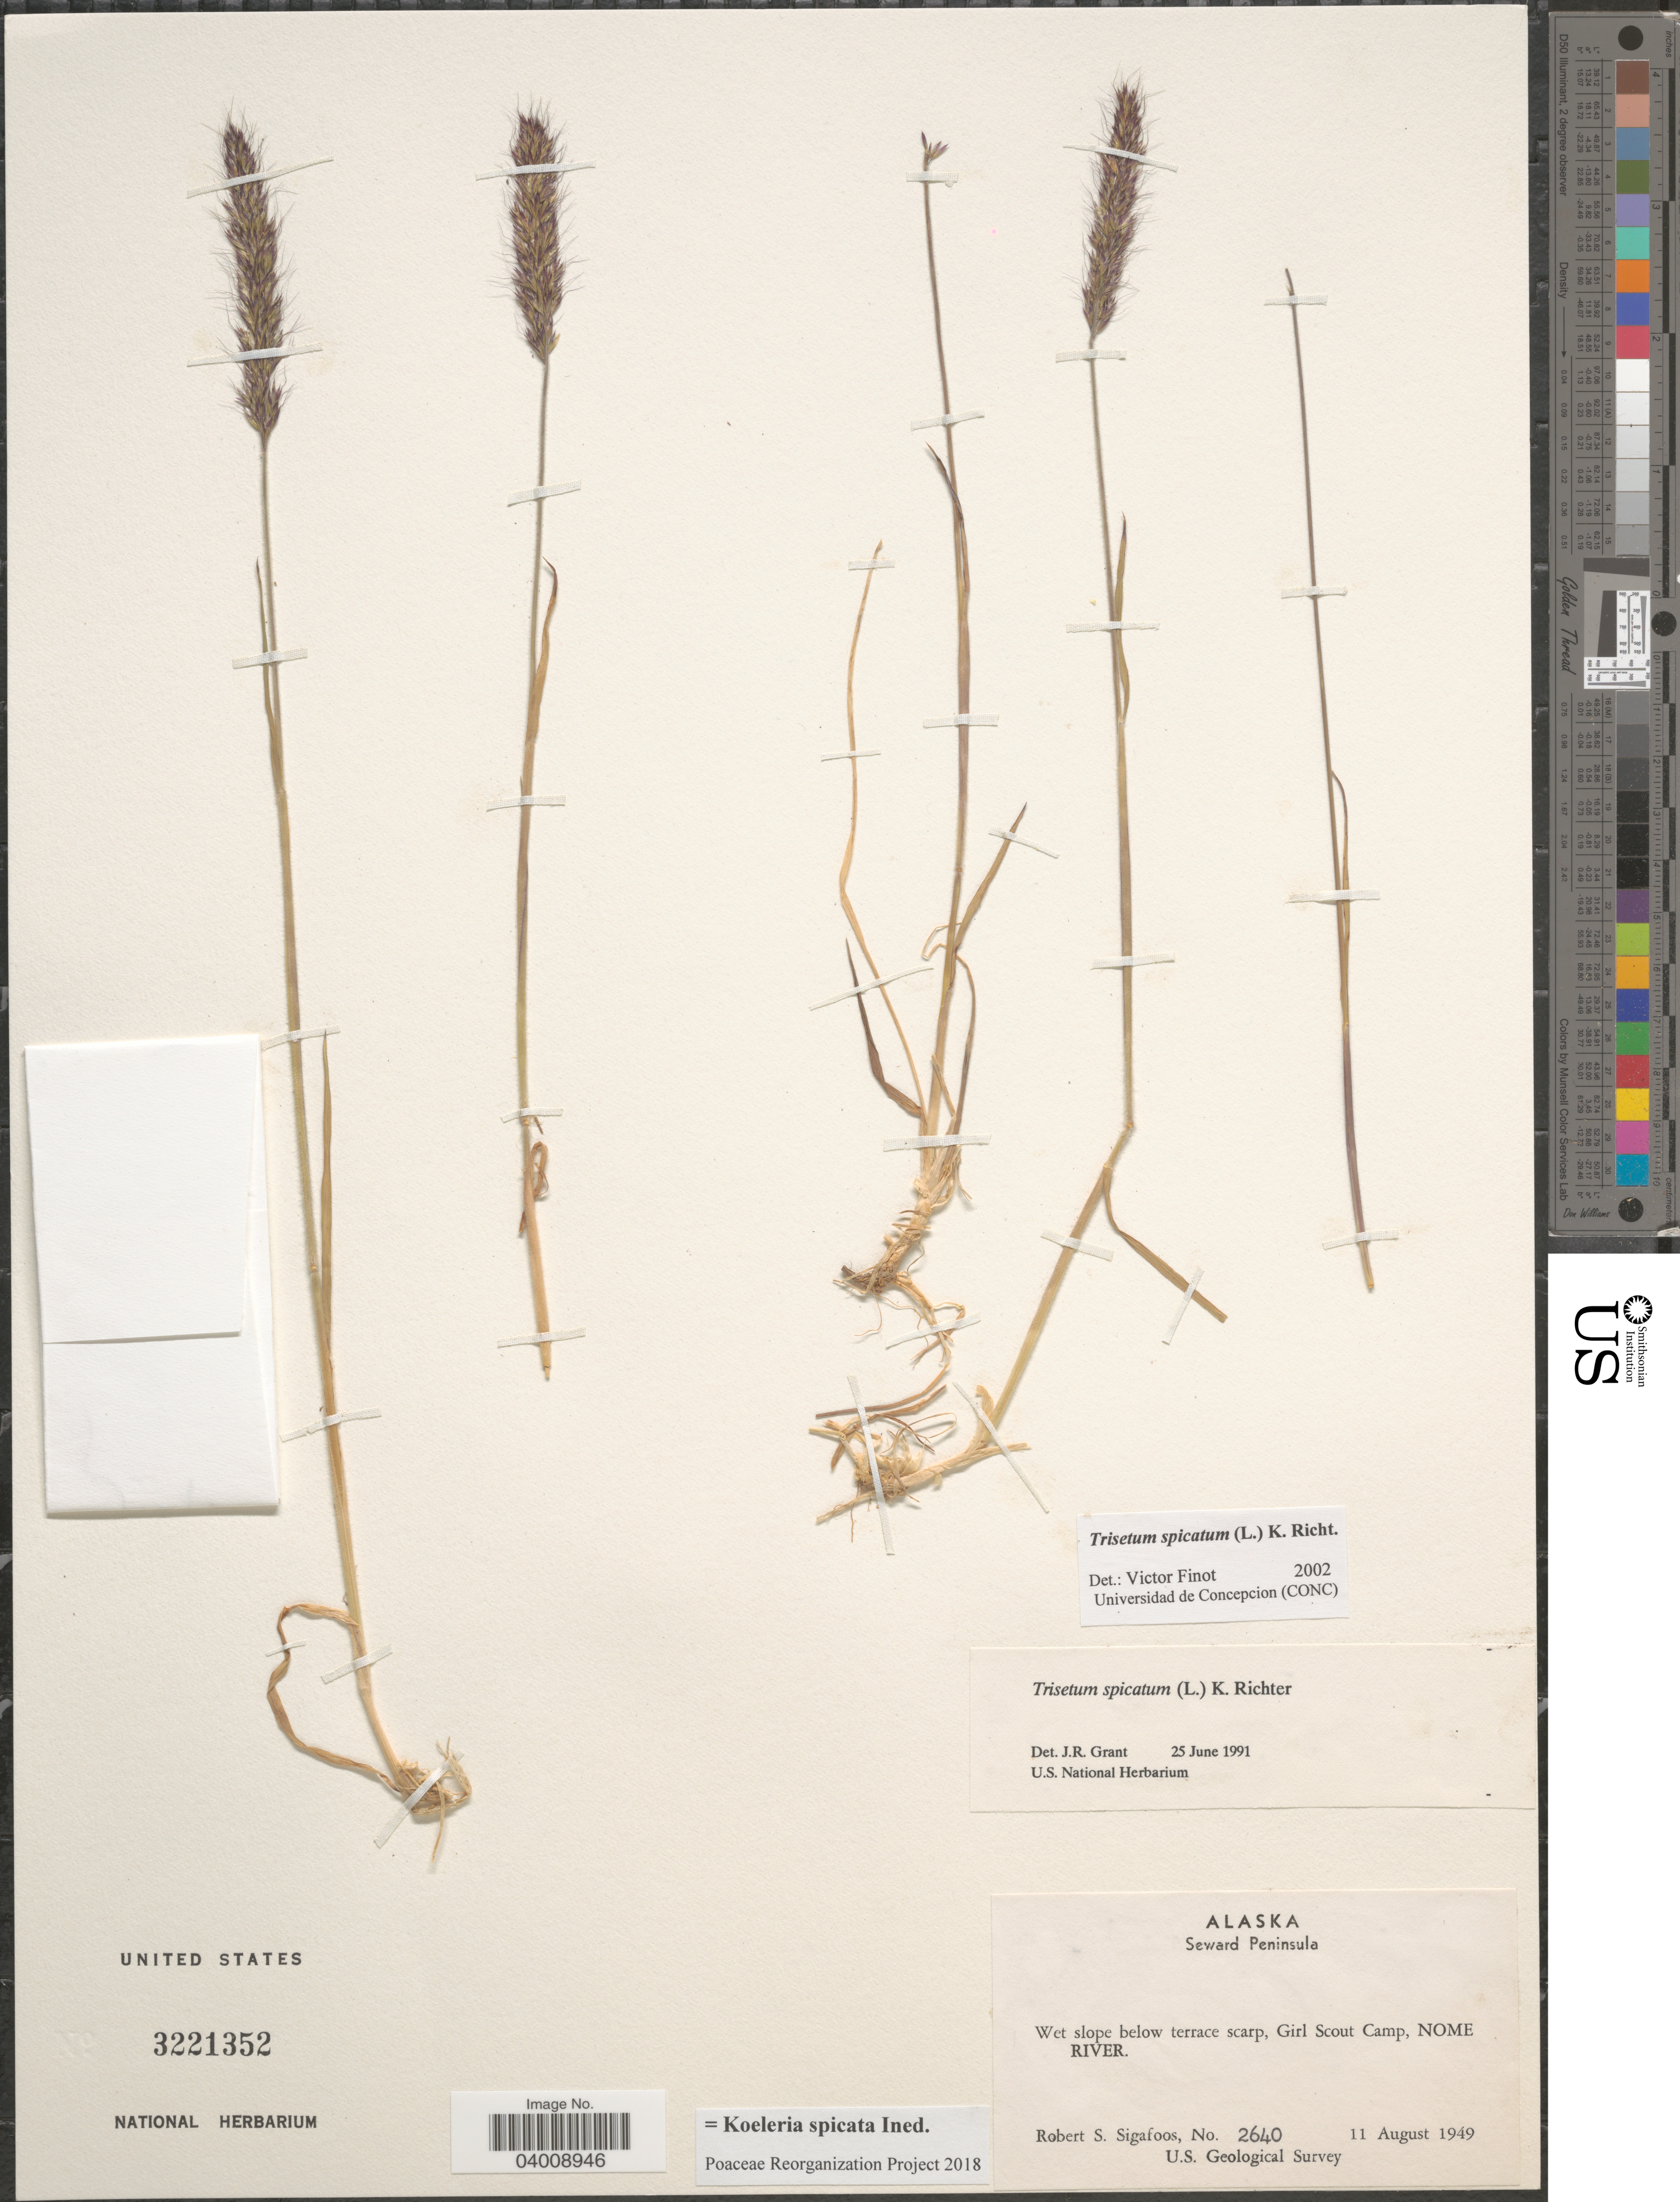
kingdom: Plantae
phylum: Tracheophyta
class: Liliopsida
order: Poales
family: Poaceae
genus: Koeleria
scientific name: Koeleria spicata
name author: (L.) Barberá et al.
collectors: R. Sigafoos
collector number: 2640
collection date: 1949-08-11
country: United States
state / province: Alaska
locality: Seward Peninsula. Wet slope below terrace scarp, Girl Scout Camp, Nome River.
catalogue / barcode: US 3221352